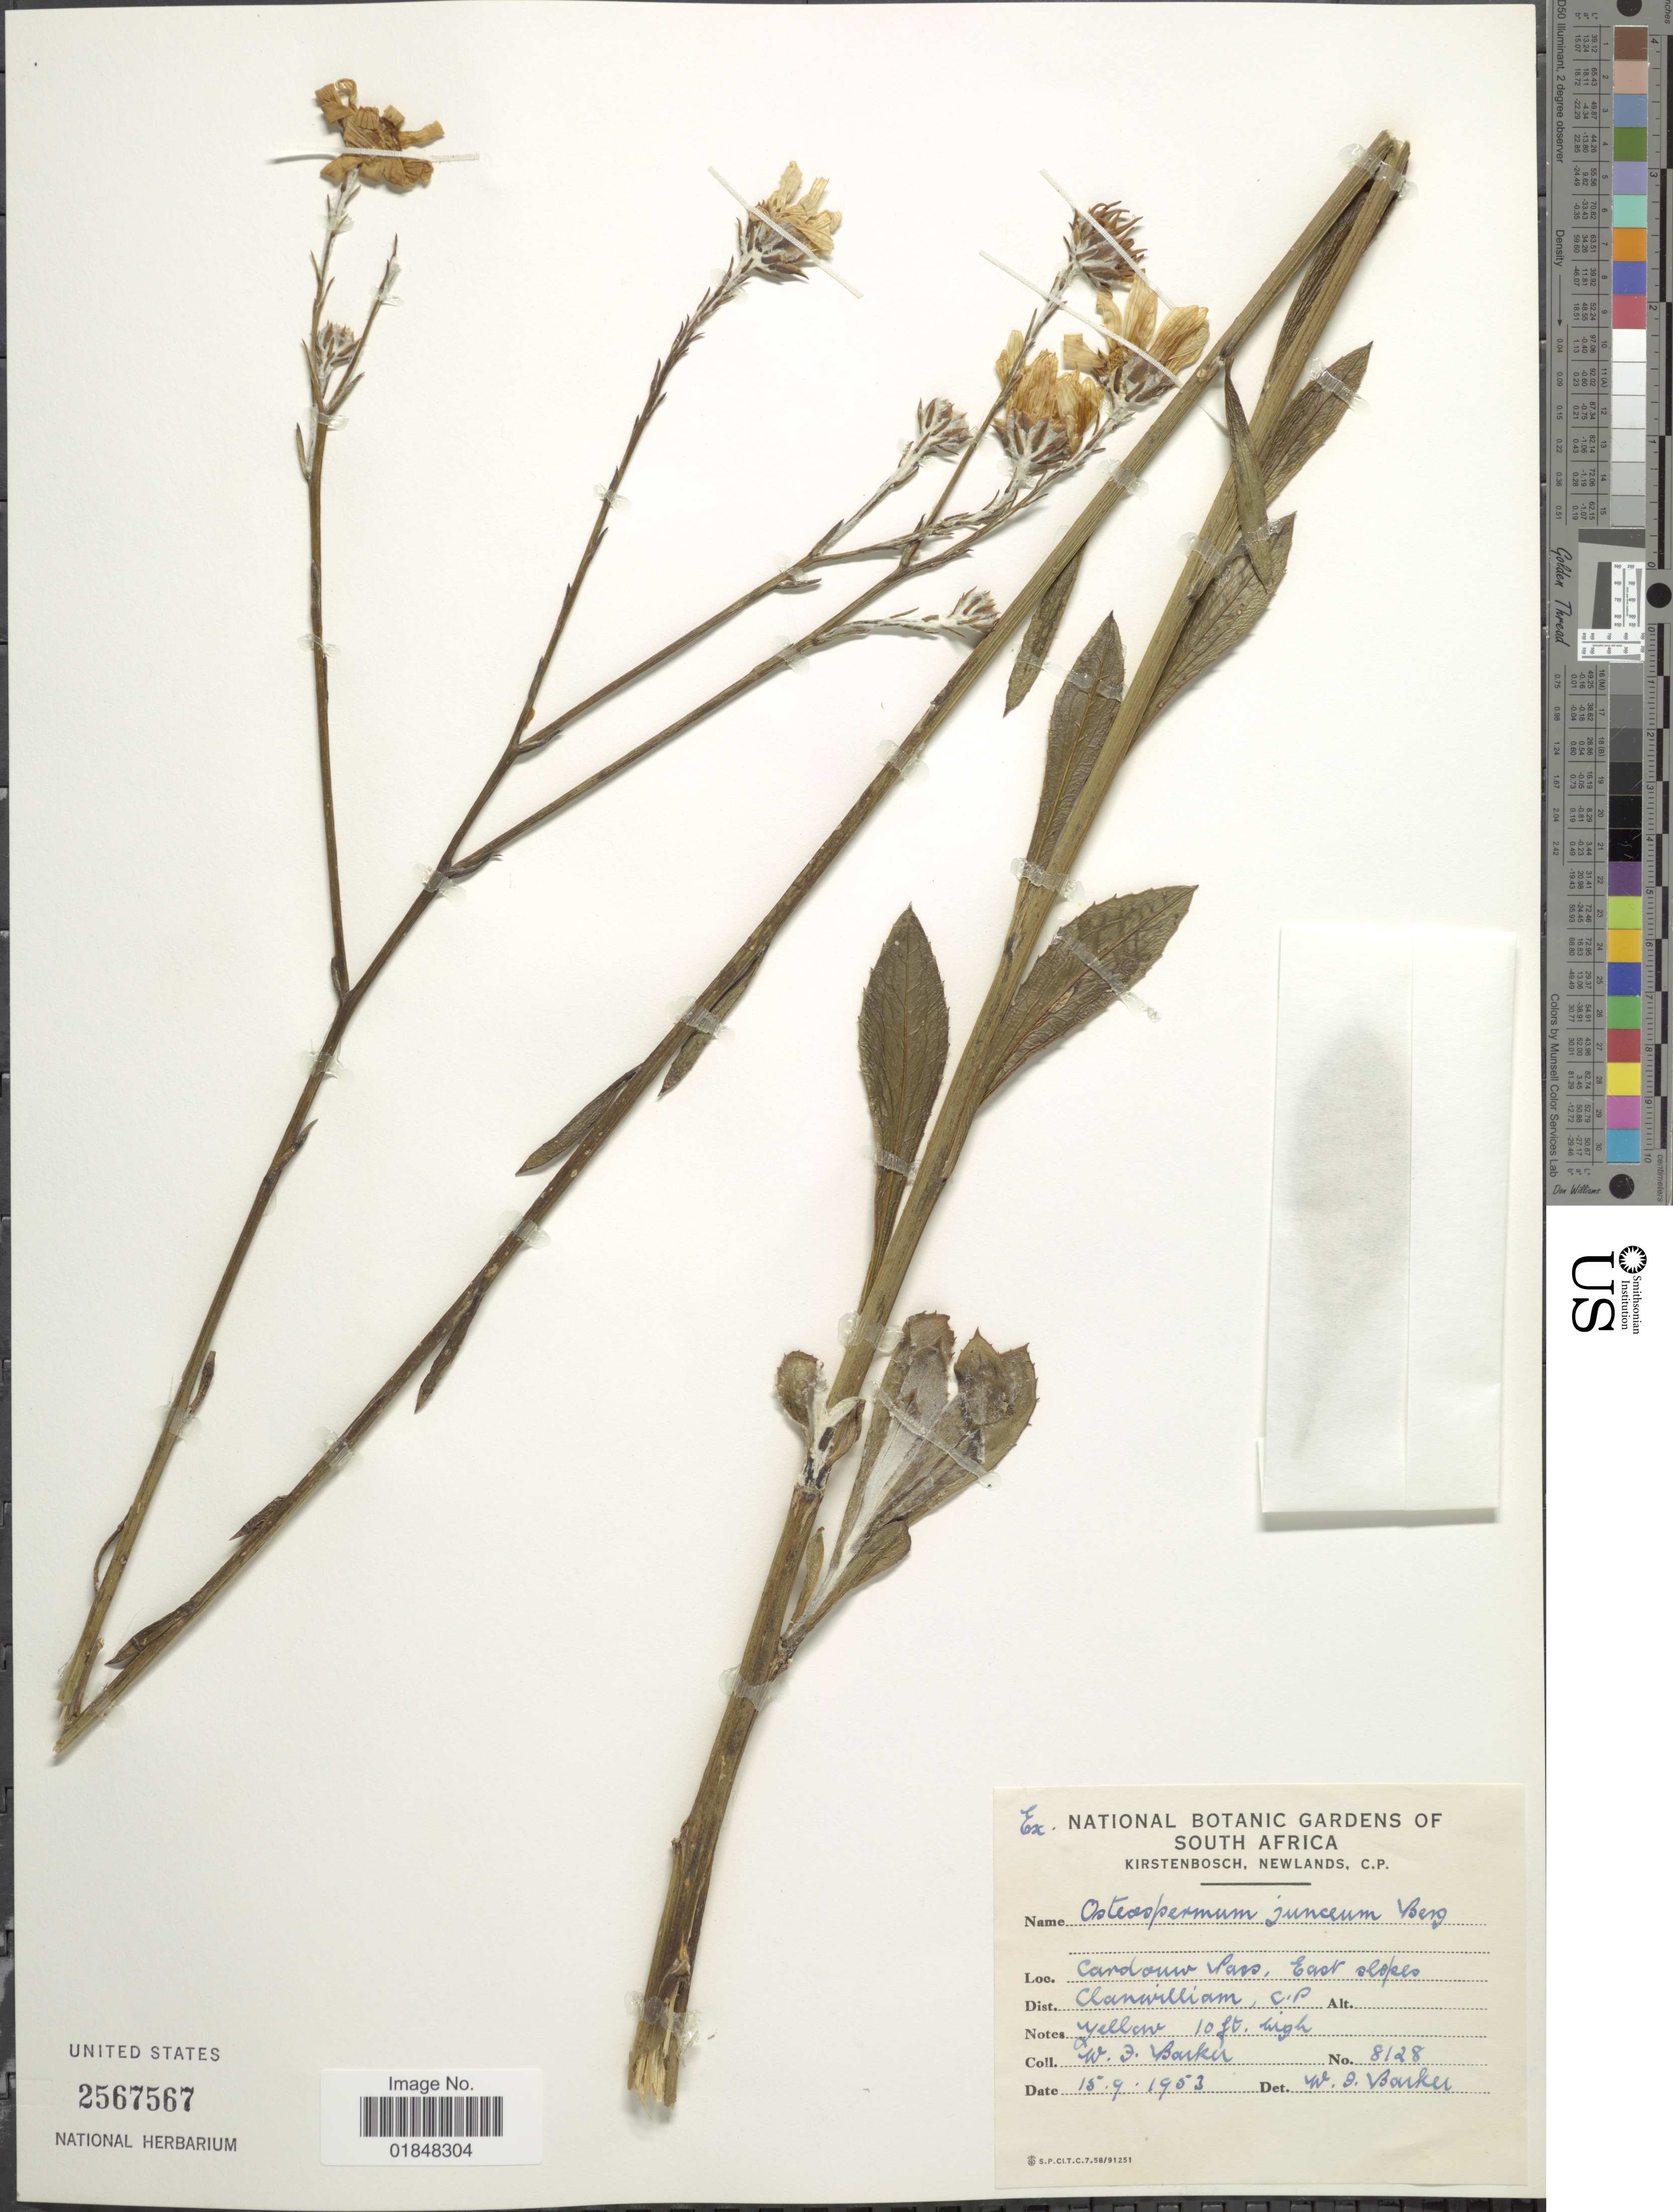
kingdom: Plantae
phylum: Tracheophyta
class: Magnoliopsida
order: Asterales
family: Asteraceae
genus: Osteospermum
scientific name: Osteospermum junceum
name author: P.J. Bergius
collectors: W. F. Barker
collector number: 8128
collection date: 1953-09-15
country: South Africa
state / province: Western Cape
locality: Cardouw Pass, East slopes, Dist. Clanwilliam C.P.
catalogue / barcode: US 2567567